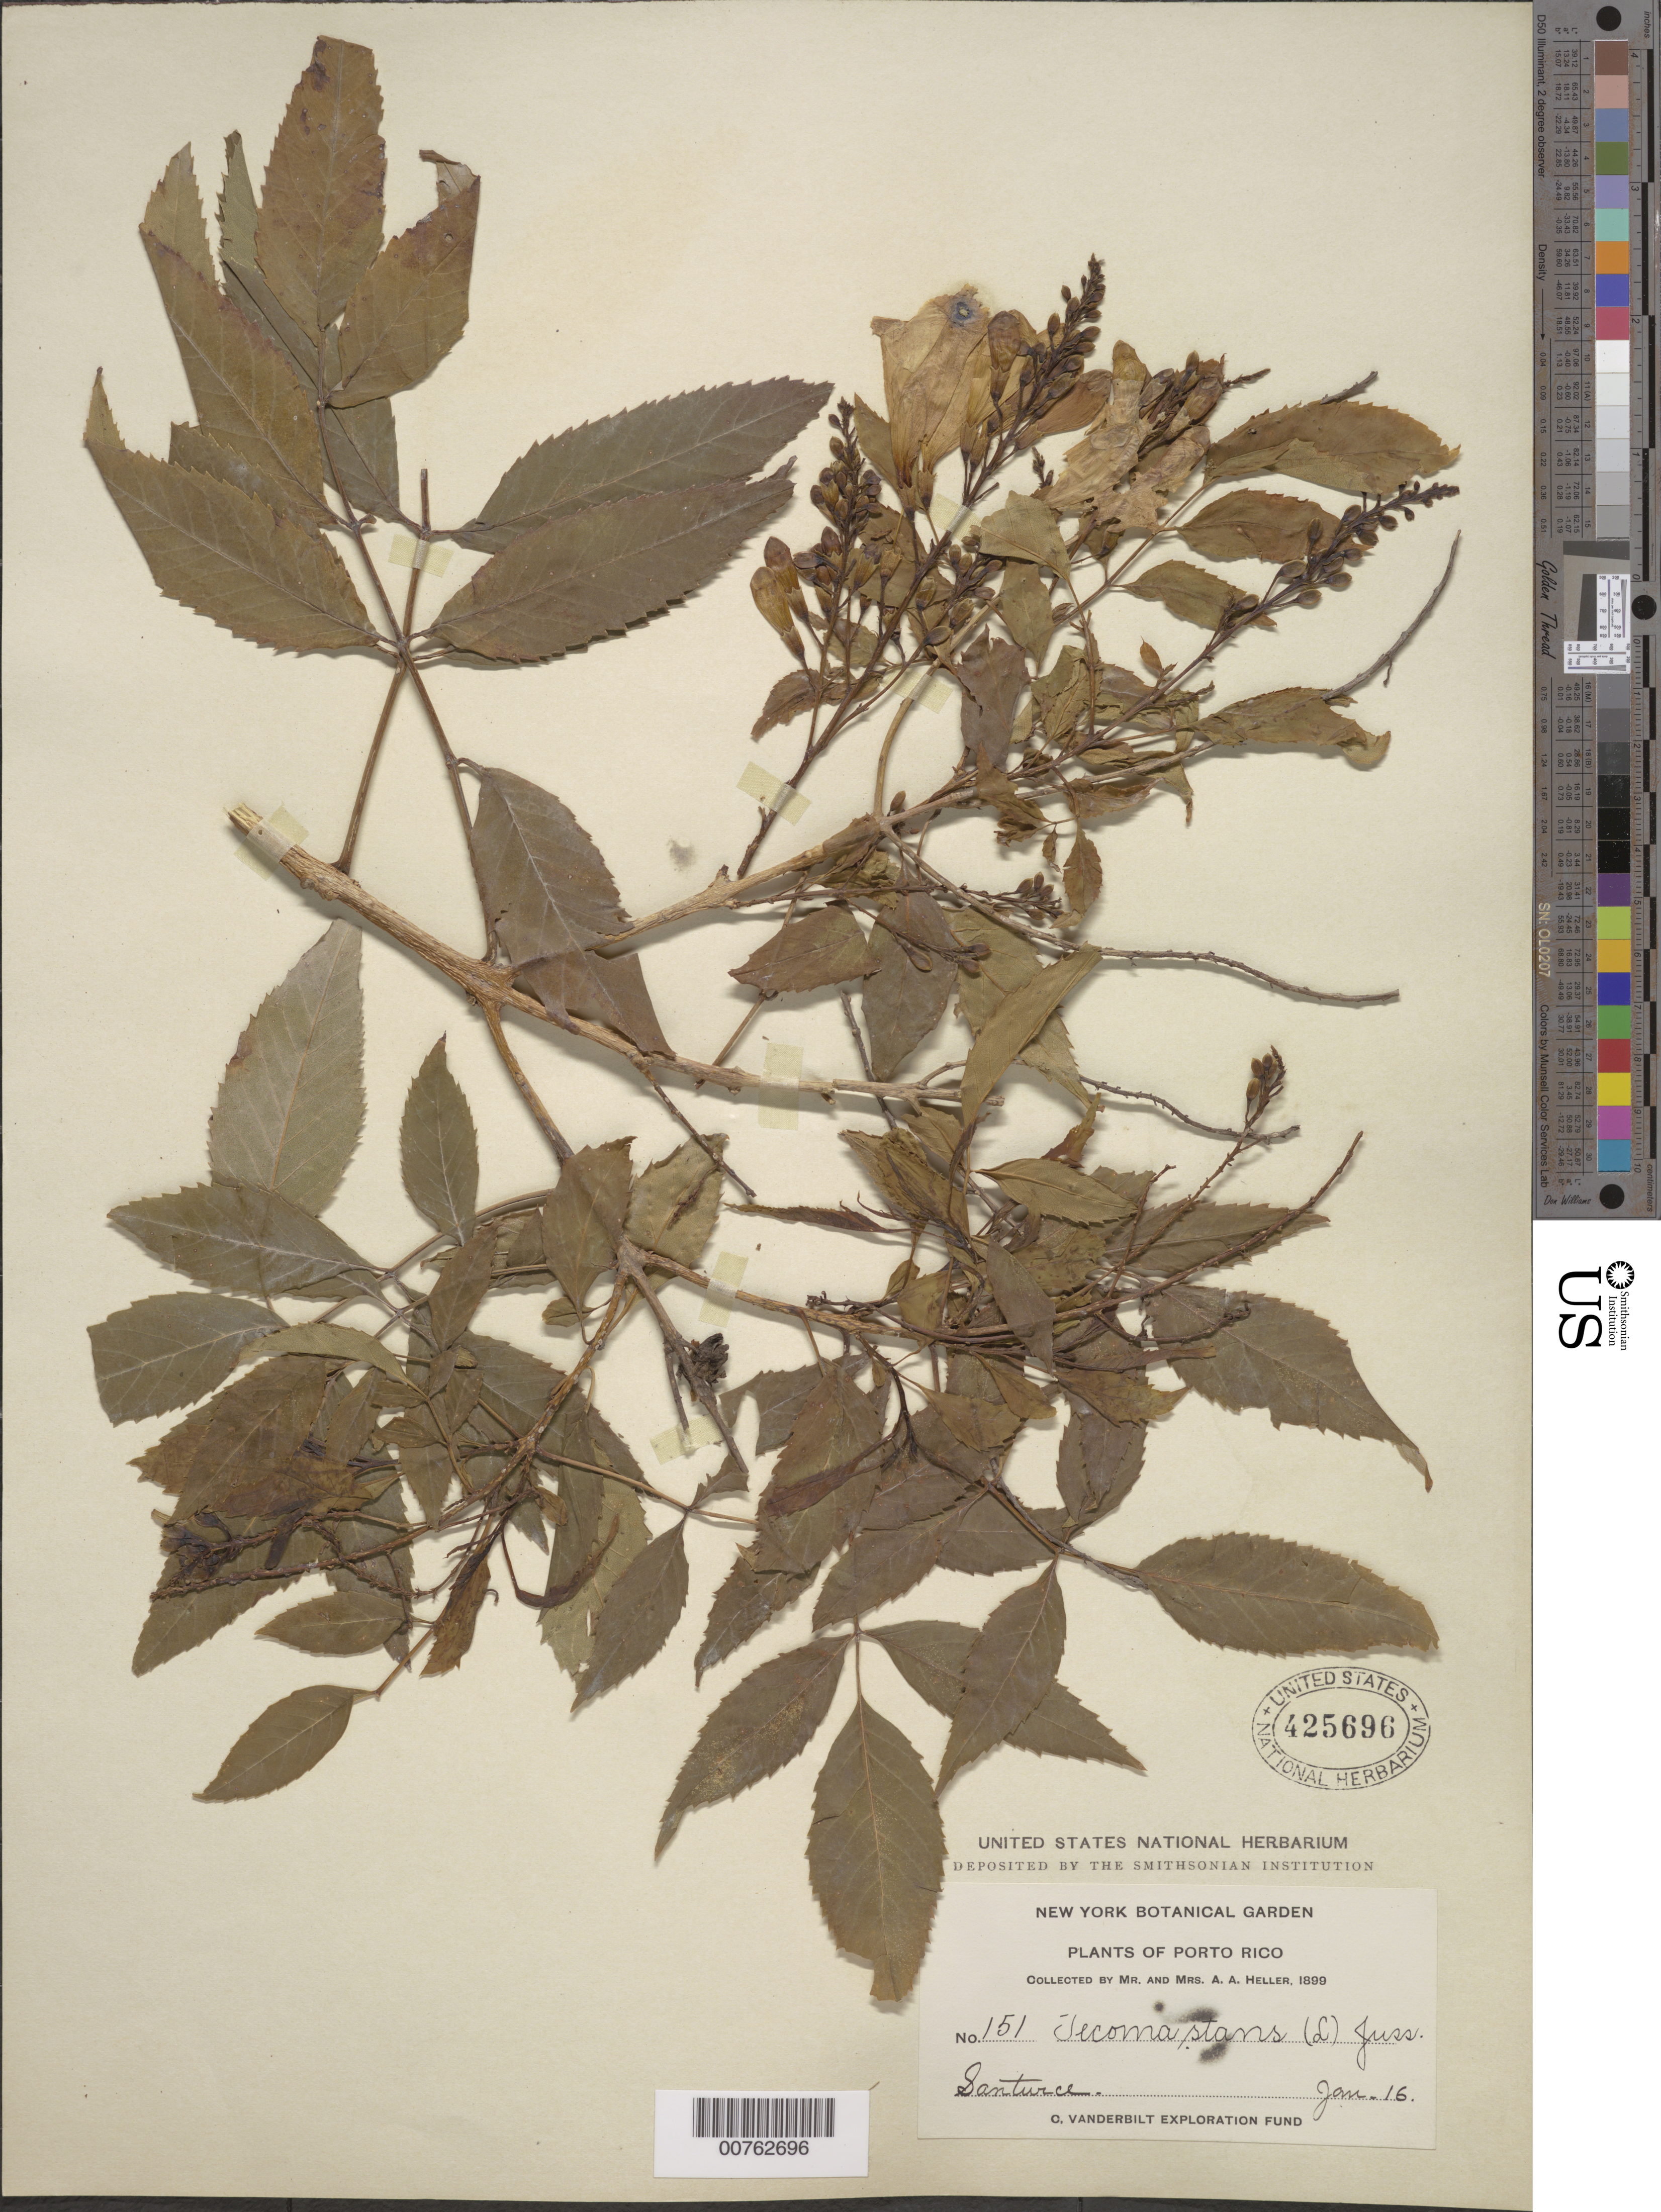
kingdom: Plantae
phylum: Tracheophyta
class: Magnoliopsida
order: Lamiales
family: Bignoniaceae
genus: Tecoma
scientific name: Tecoma stans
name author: (L.) Juss. ex Kunth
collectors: A. A. Heller & E. G. Heller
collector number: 151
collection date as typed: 16 Jan 1899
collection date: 1899-01-16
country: Puerto Rico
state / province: San Juan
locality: Santurce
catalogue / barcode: US 425696